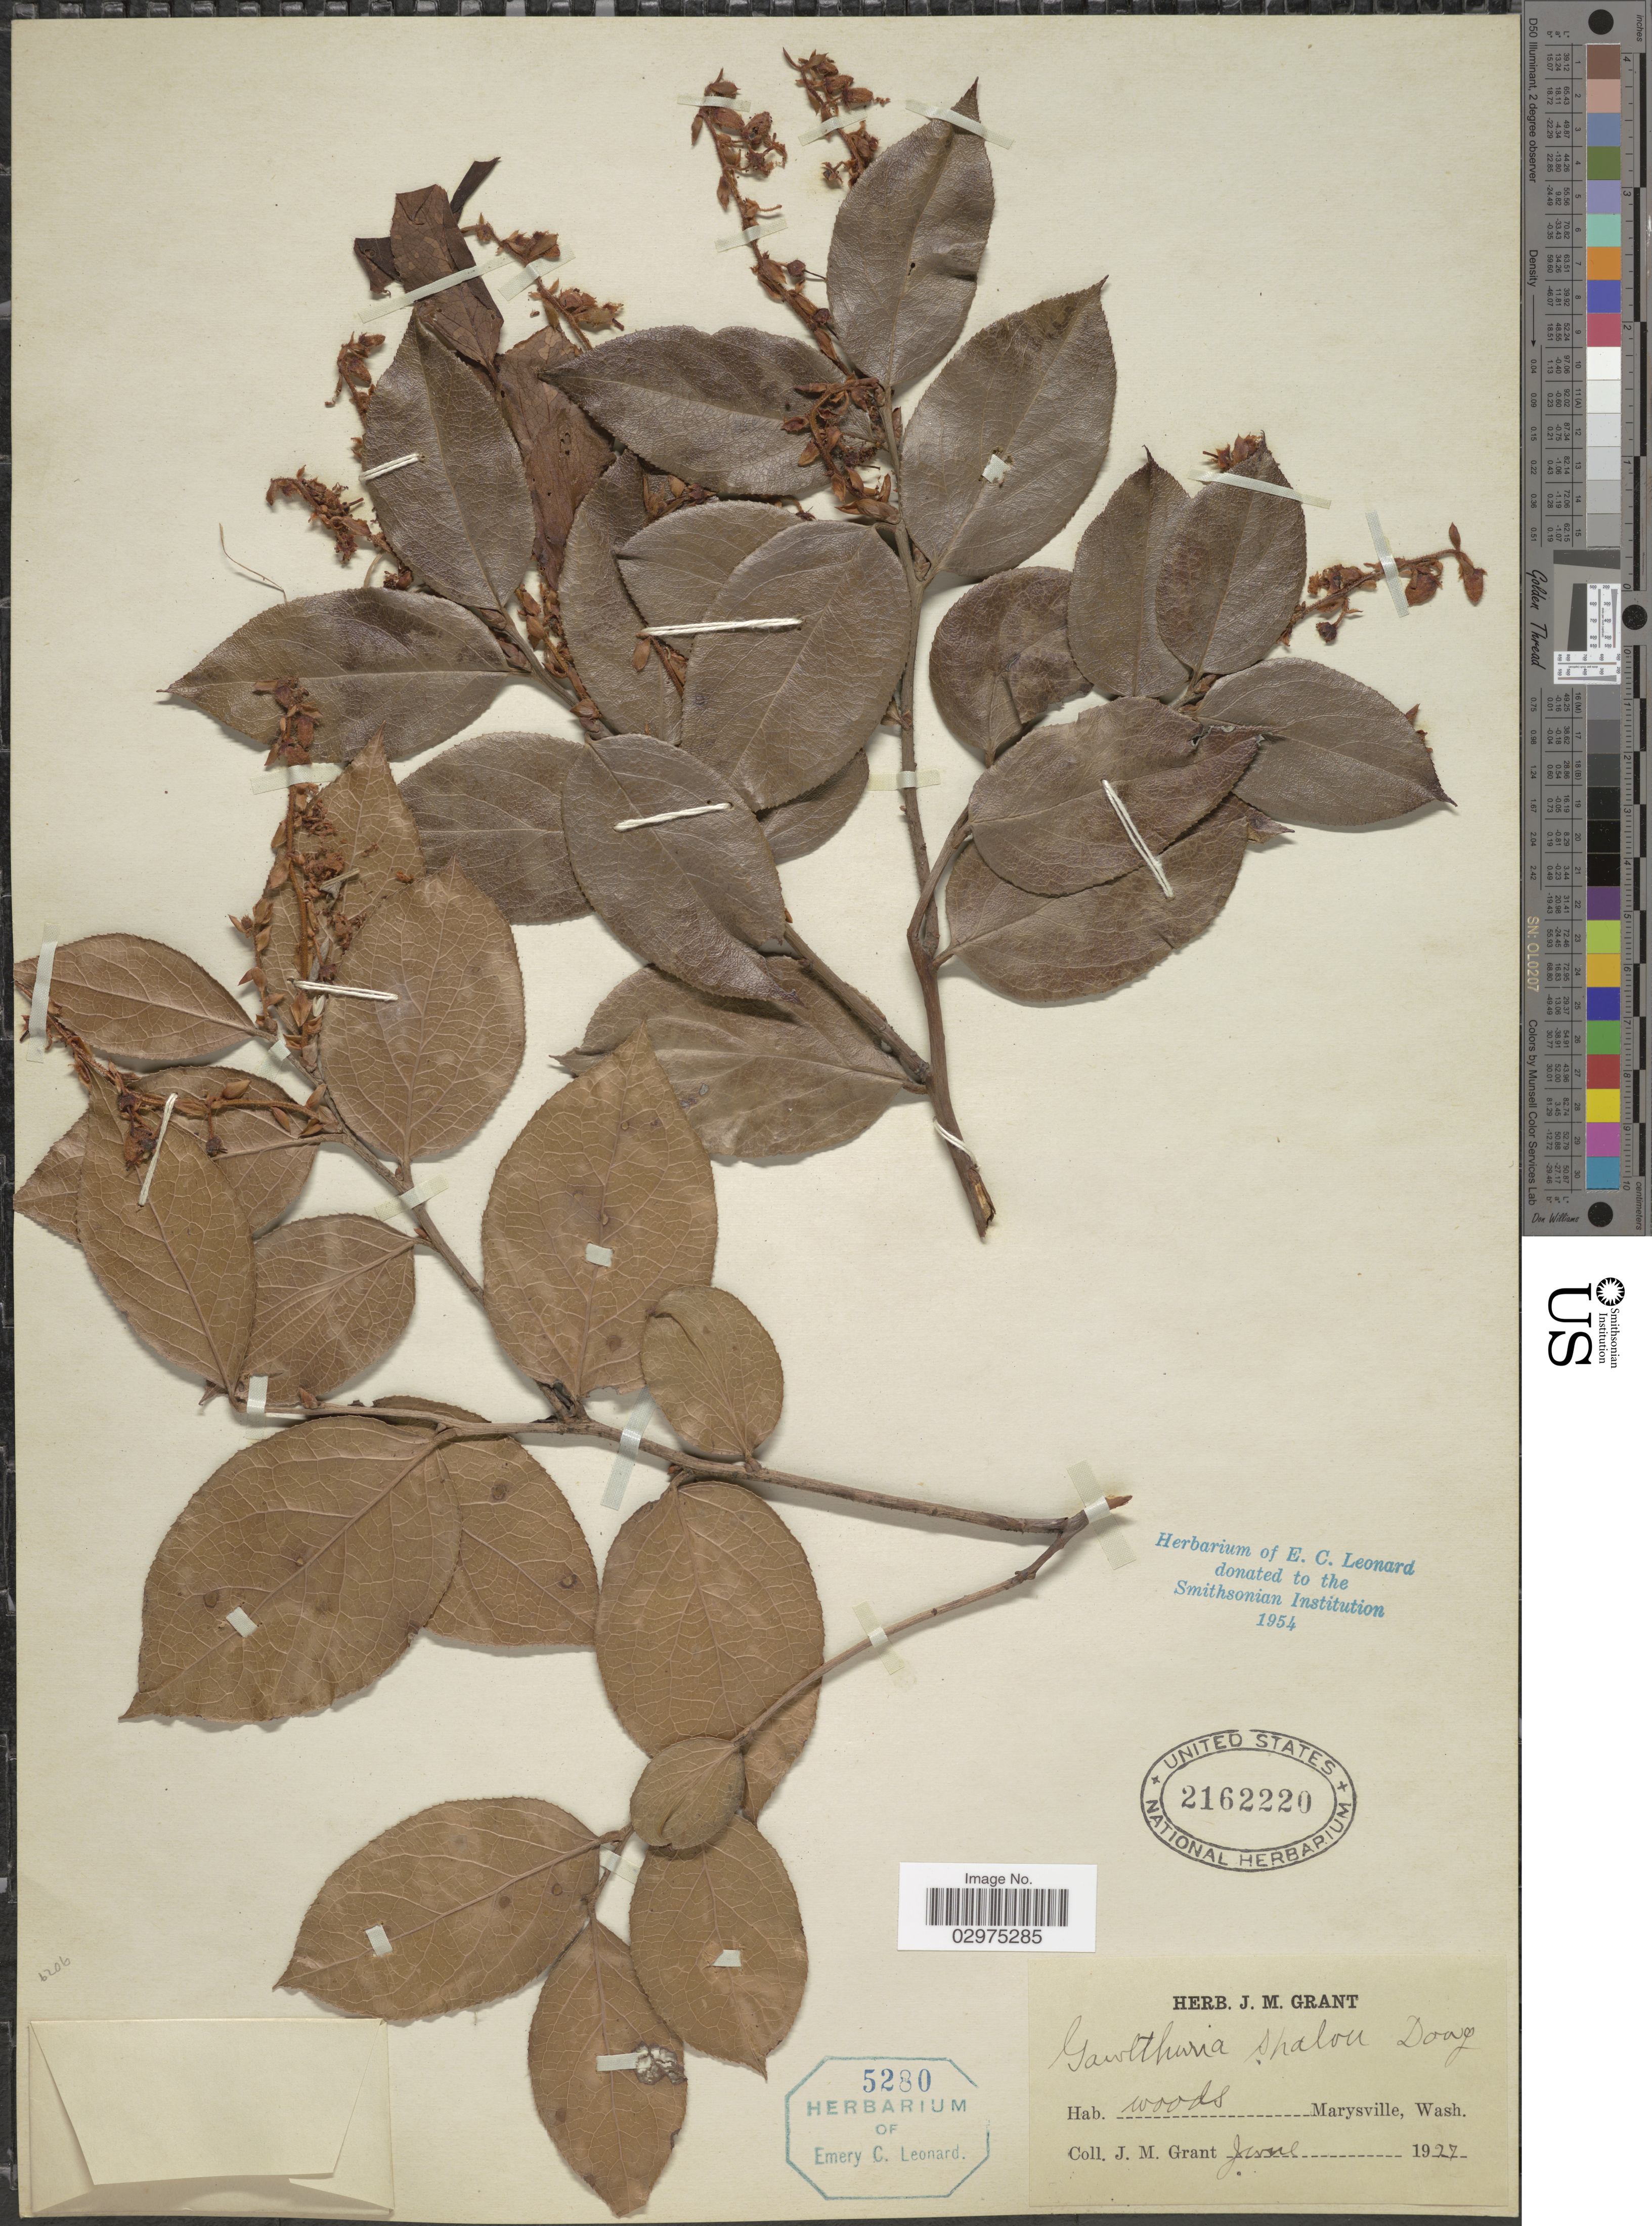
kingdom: Plantae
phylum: Tracheophyta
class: Magnoliopsida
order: Ericales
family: Ericaceae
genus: Gaultheria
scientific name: Gaultheria shallon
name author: Pursh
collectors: J. M. Grant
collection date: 1927-06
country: United States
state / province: Washington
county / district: Snohomish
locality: Woods, Marysville.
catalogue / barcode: US 2162220